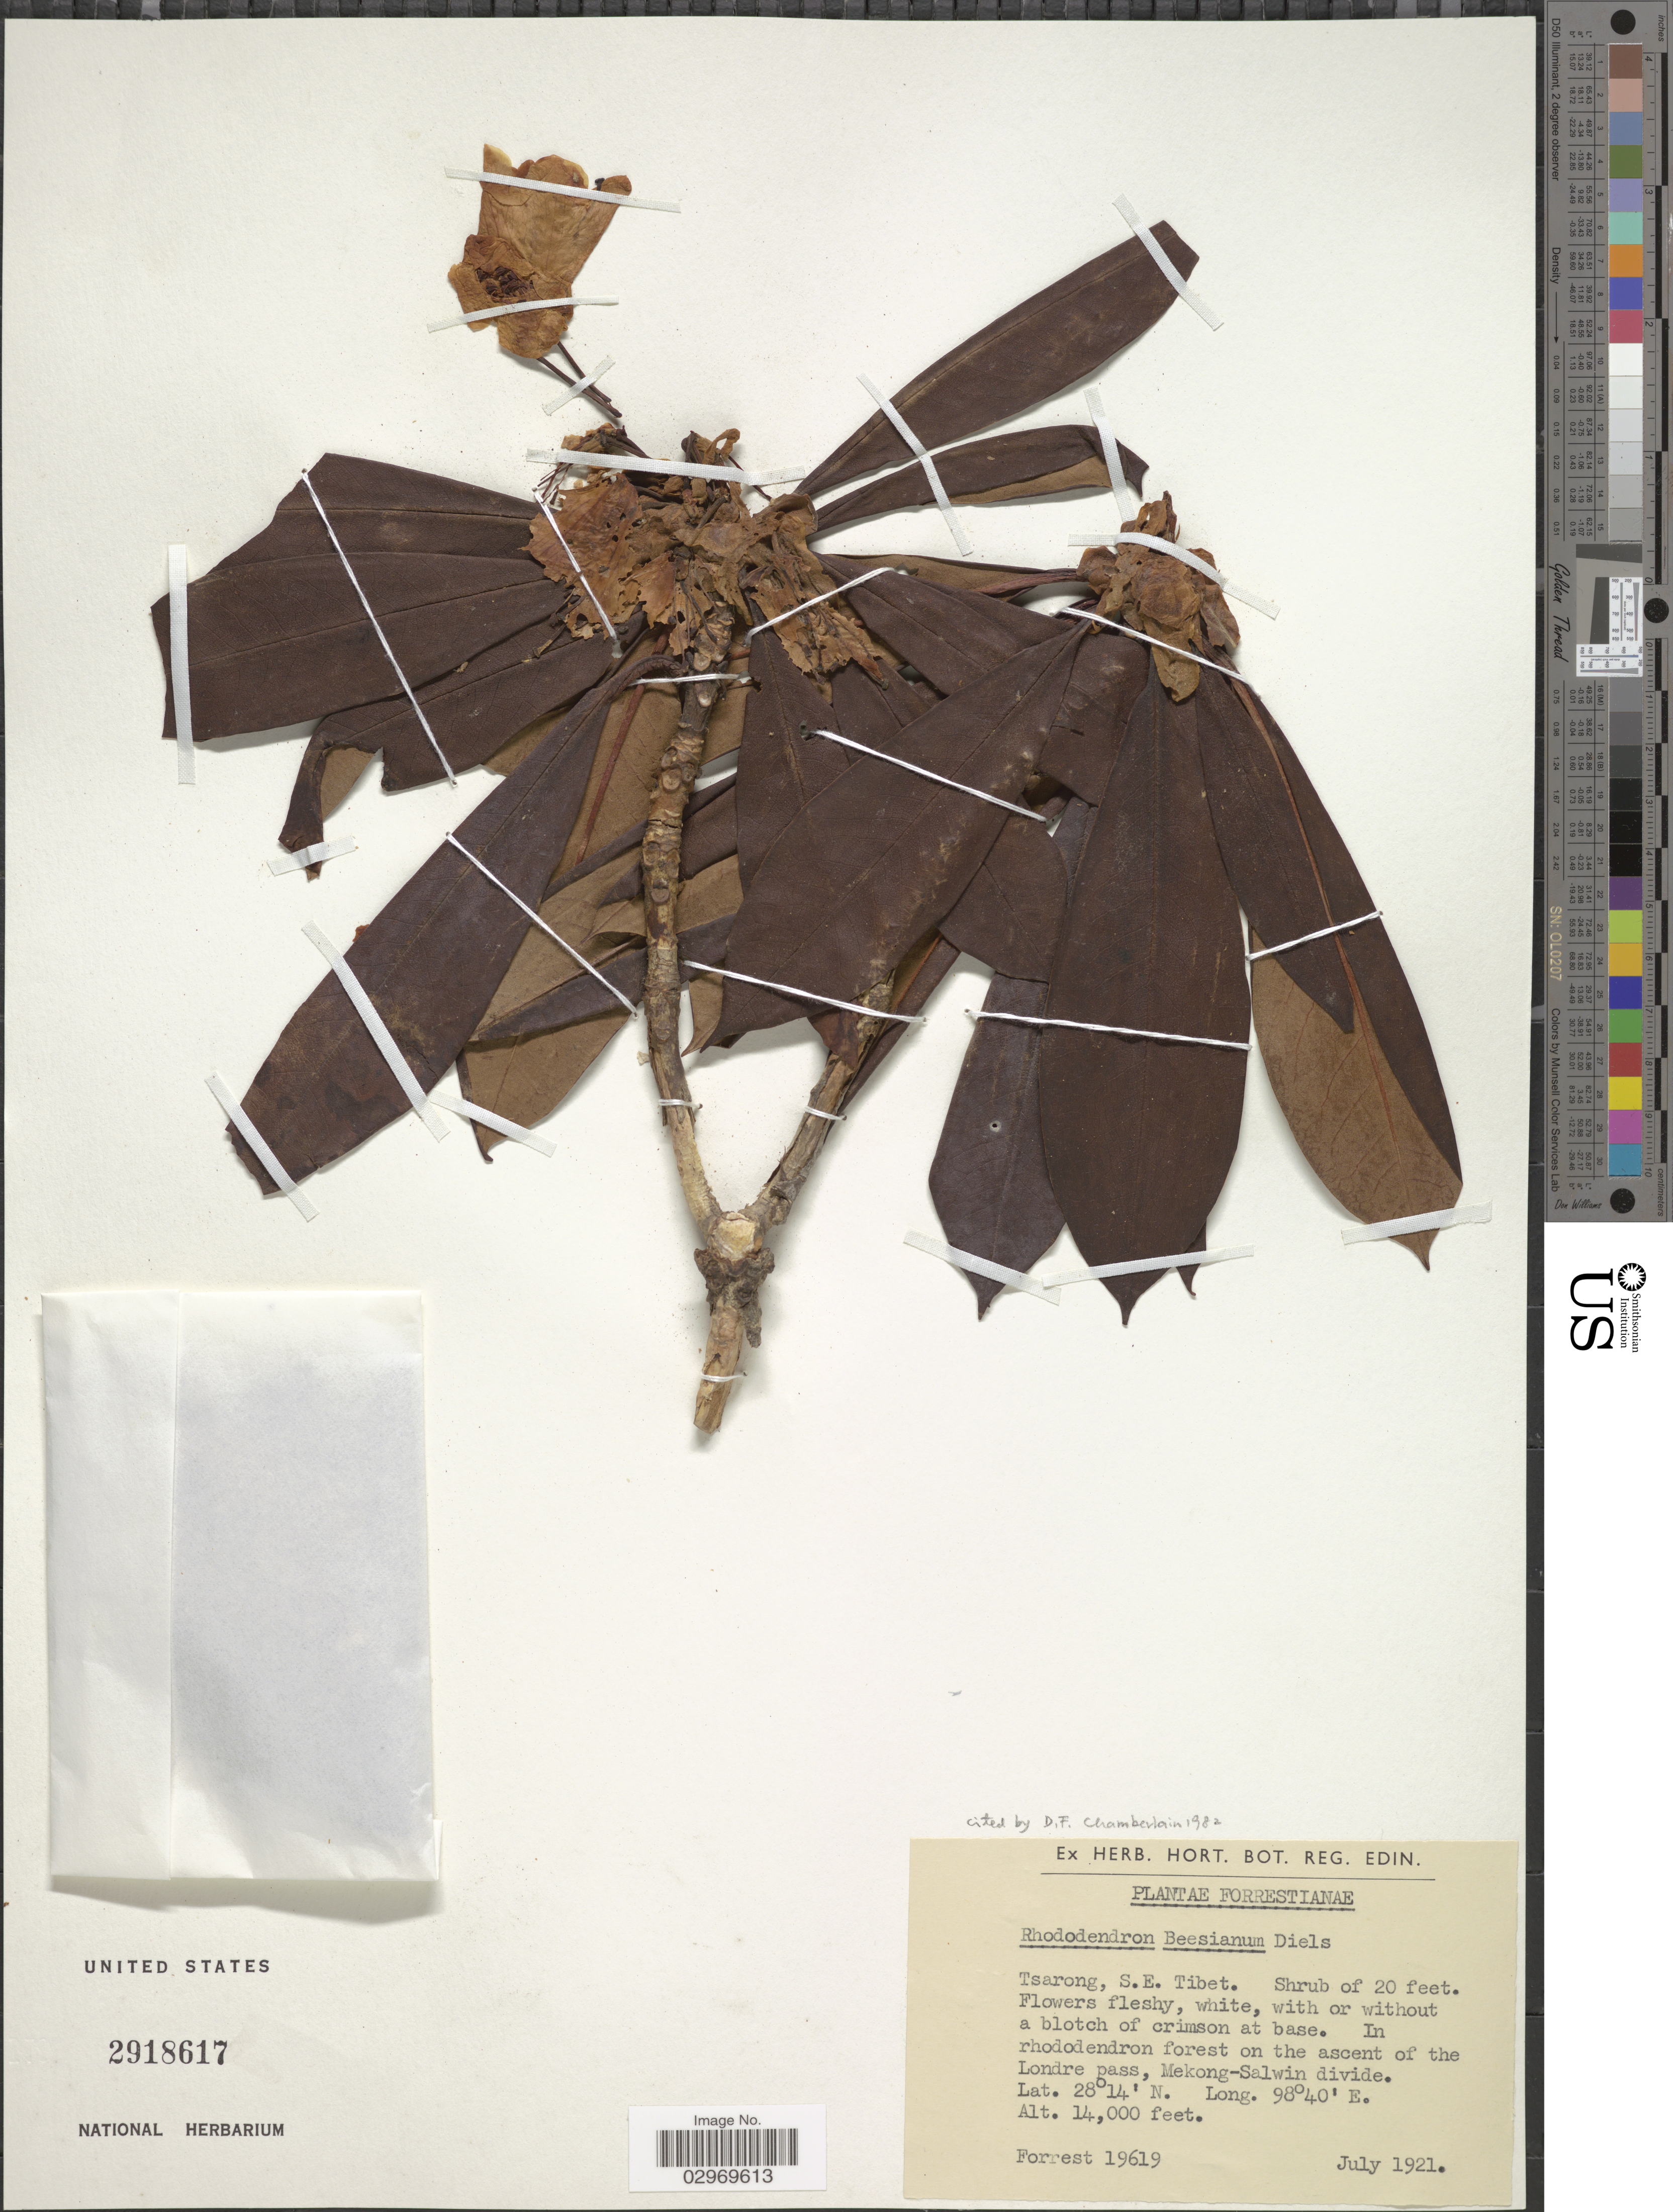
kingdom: Plantae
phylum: Tracheophyta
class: Magnoliopsida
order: Ericales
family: Ericaceae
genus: Rhododendron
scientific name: Rhododendron beesianum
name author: Diels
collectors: -. Forrest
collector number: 19619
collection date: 1921-07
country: China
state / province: Xizang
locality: Tsarong, S.E. Tibet, In rhododendron forest on the ascent of the Londre pass, Mekong-Salwin divide.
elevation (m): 4267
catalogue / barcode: US 2918617